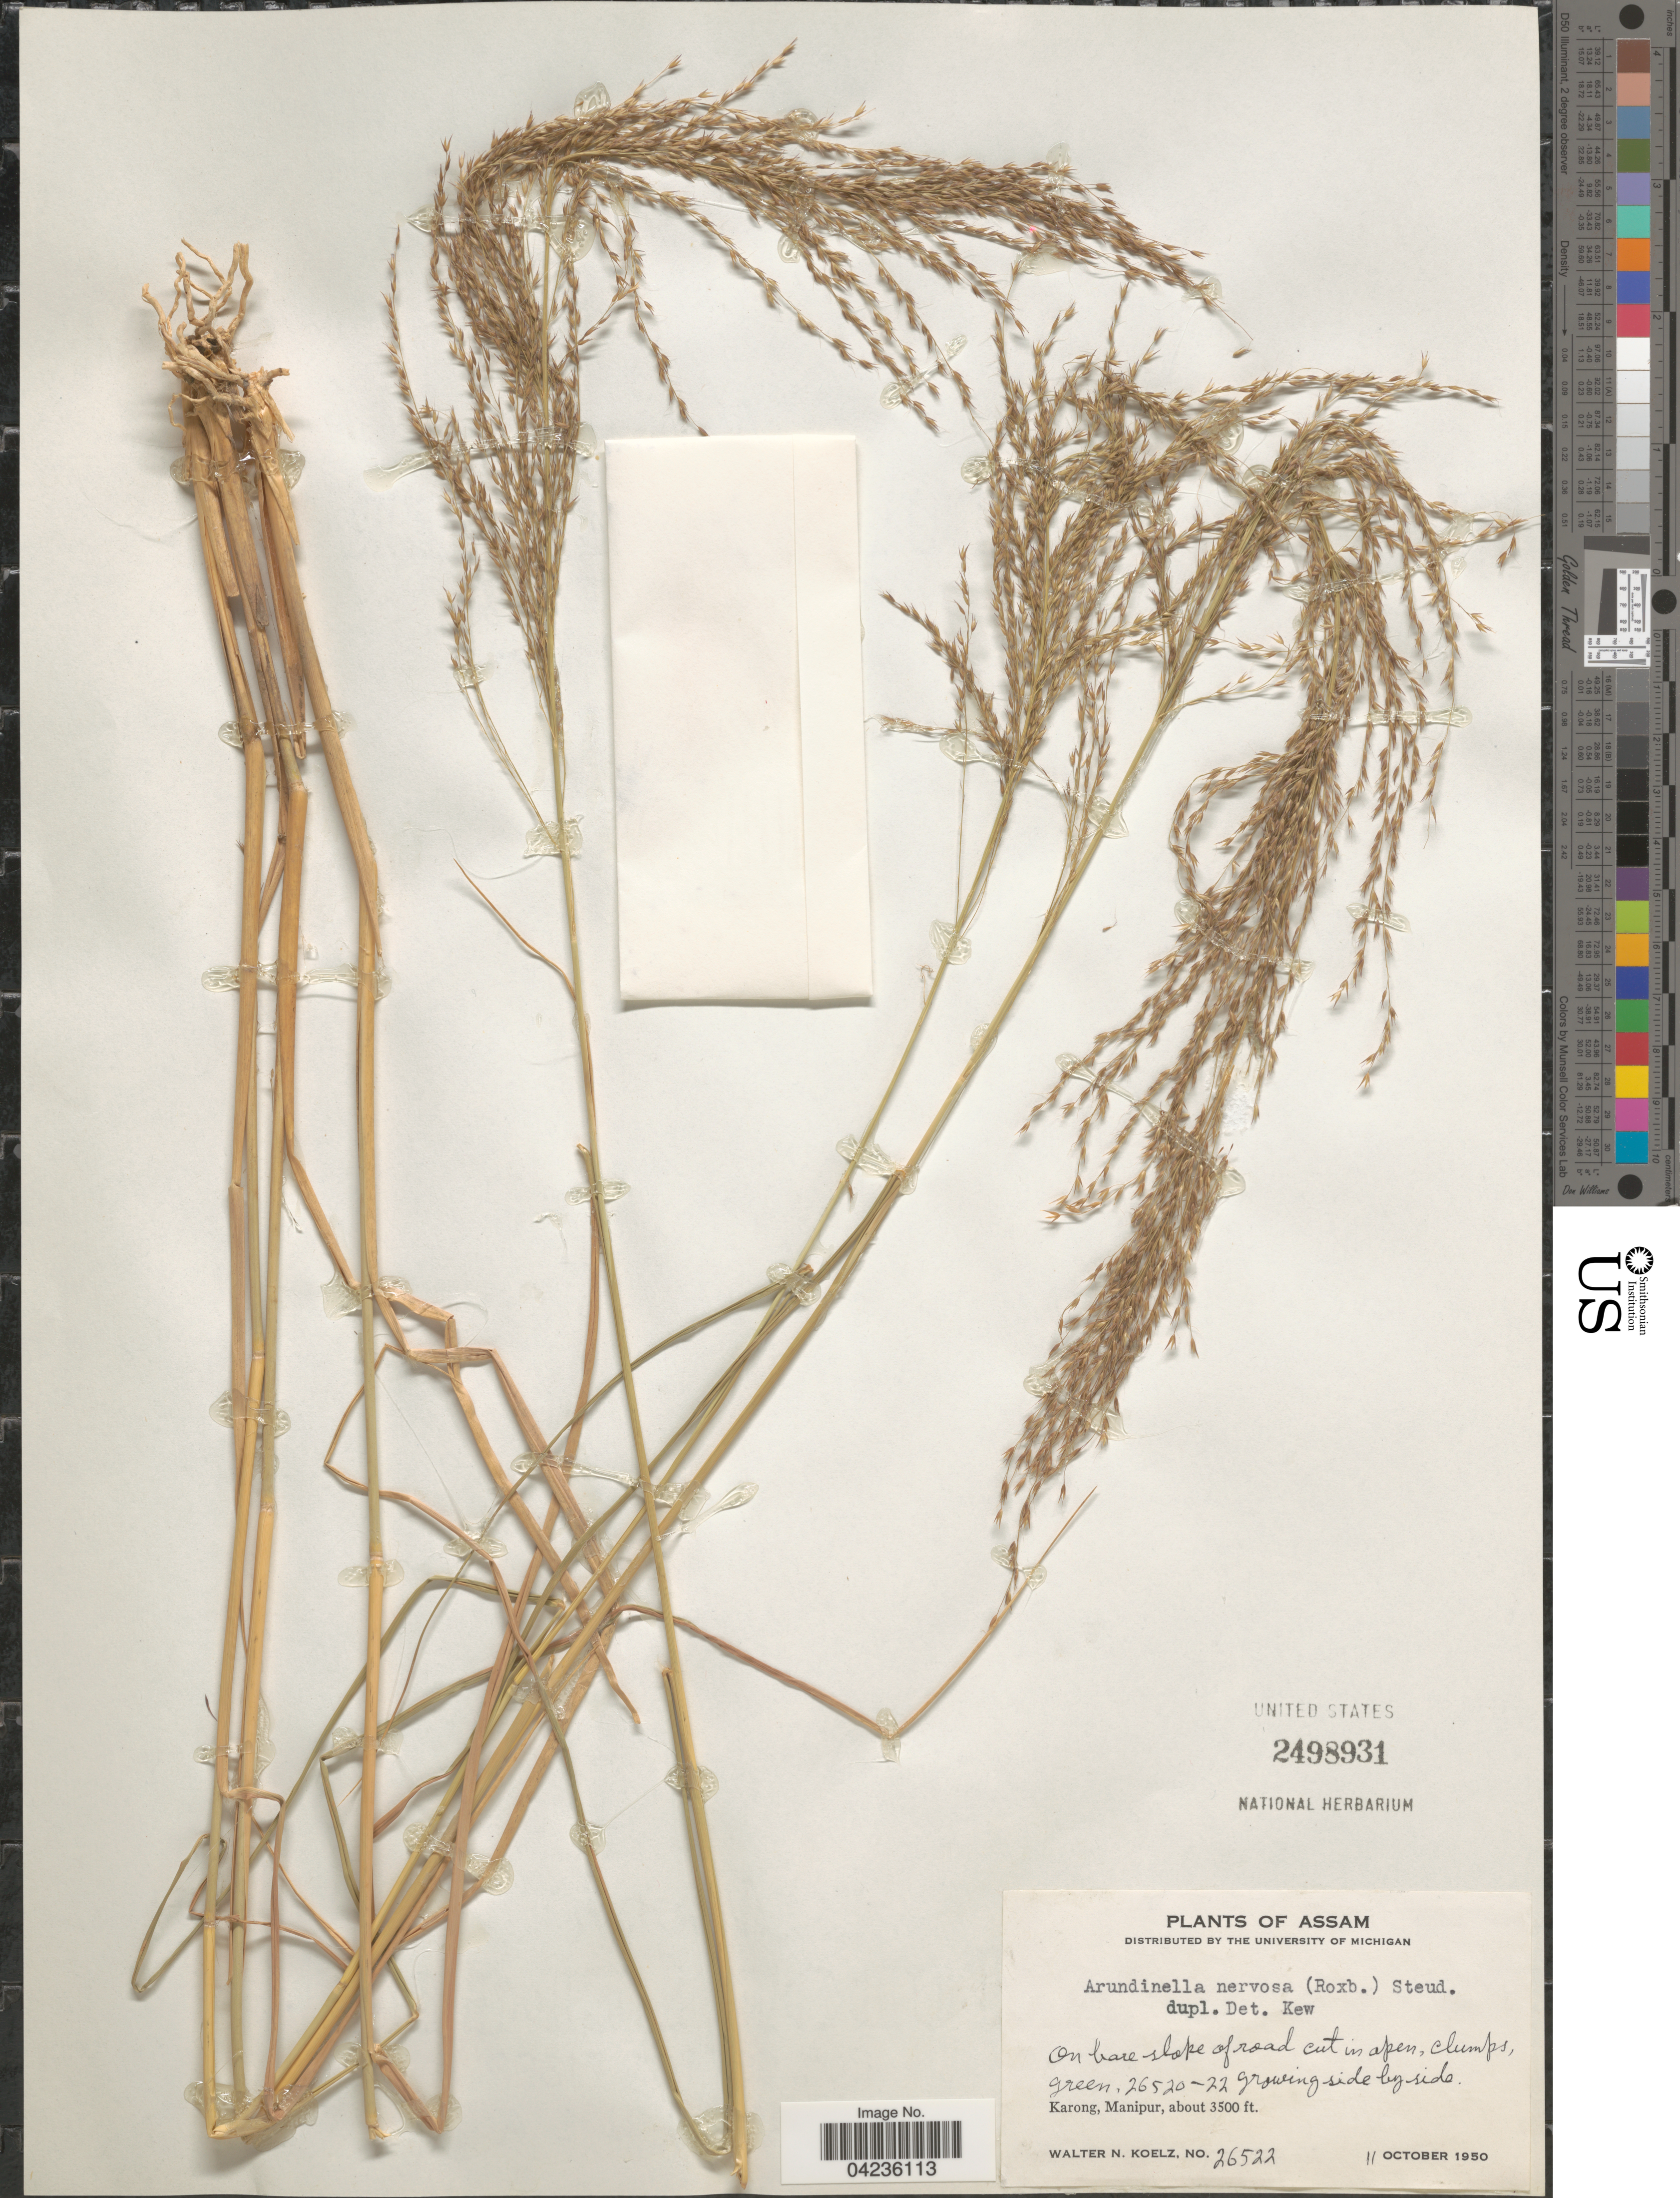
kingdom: Plantae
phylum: Tracheophyta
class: Liliopsida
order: Poales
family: Poaceae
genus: Arundinella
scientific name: Arundinella nervosa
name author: (Roxb.) Nees ex Hook. & Arn.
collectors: W. N. Koelz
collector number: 26522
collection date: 1950-10-11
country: India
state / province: Manipur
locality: Karong, Manipur.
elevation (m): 1067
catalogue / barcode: US 2498931